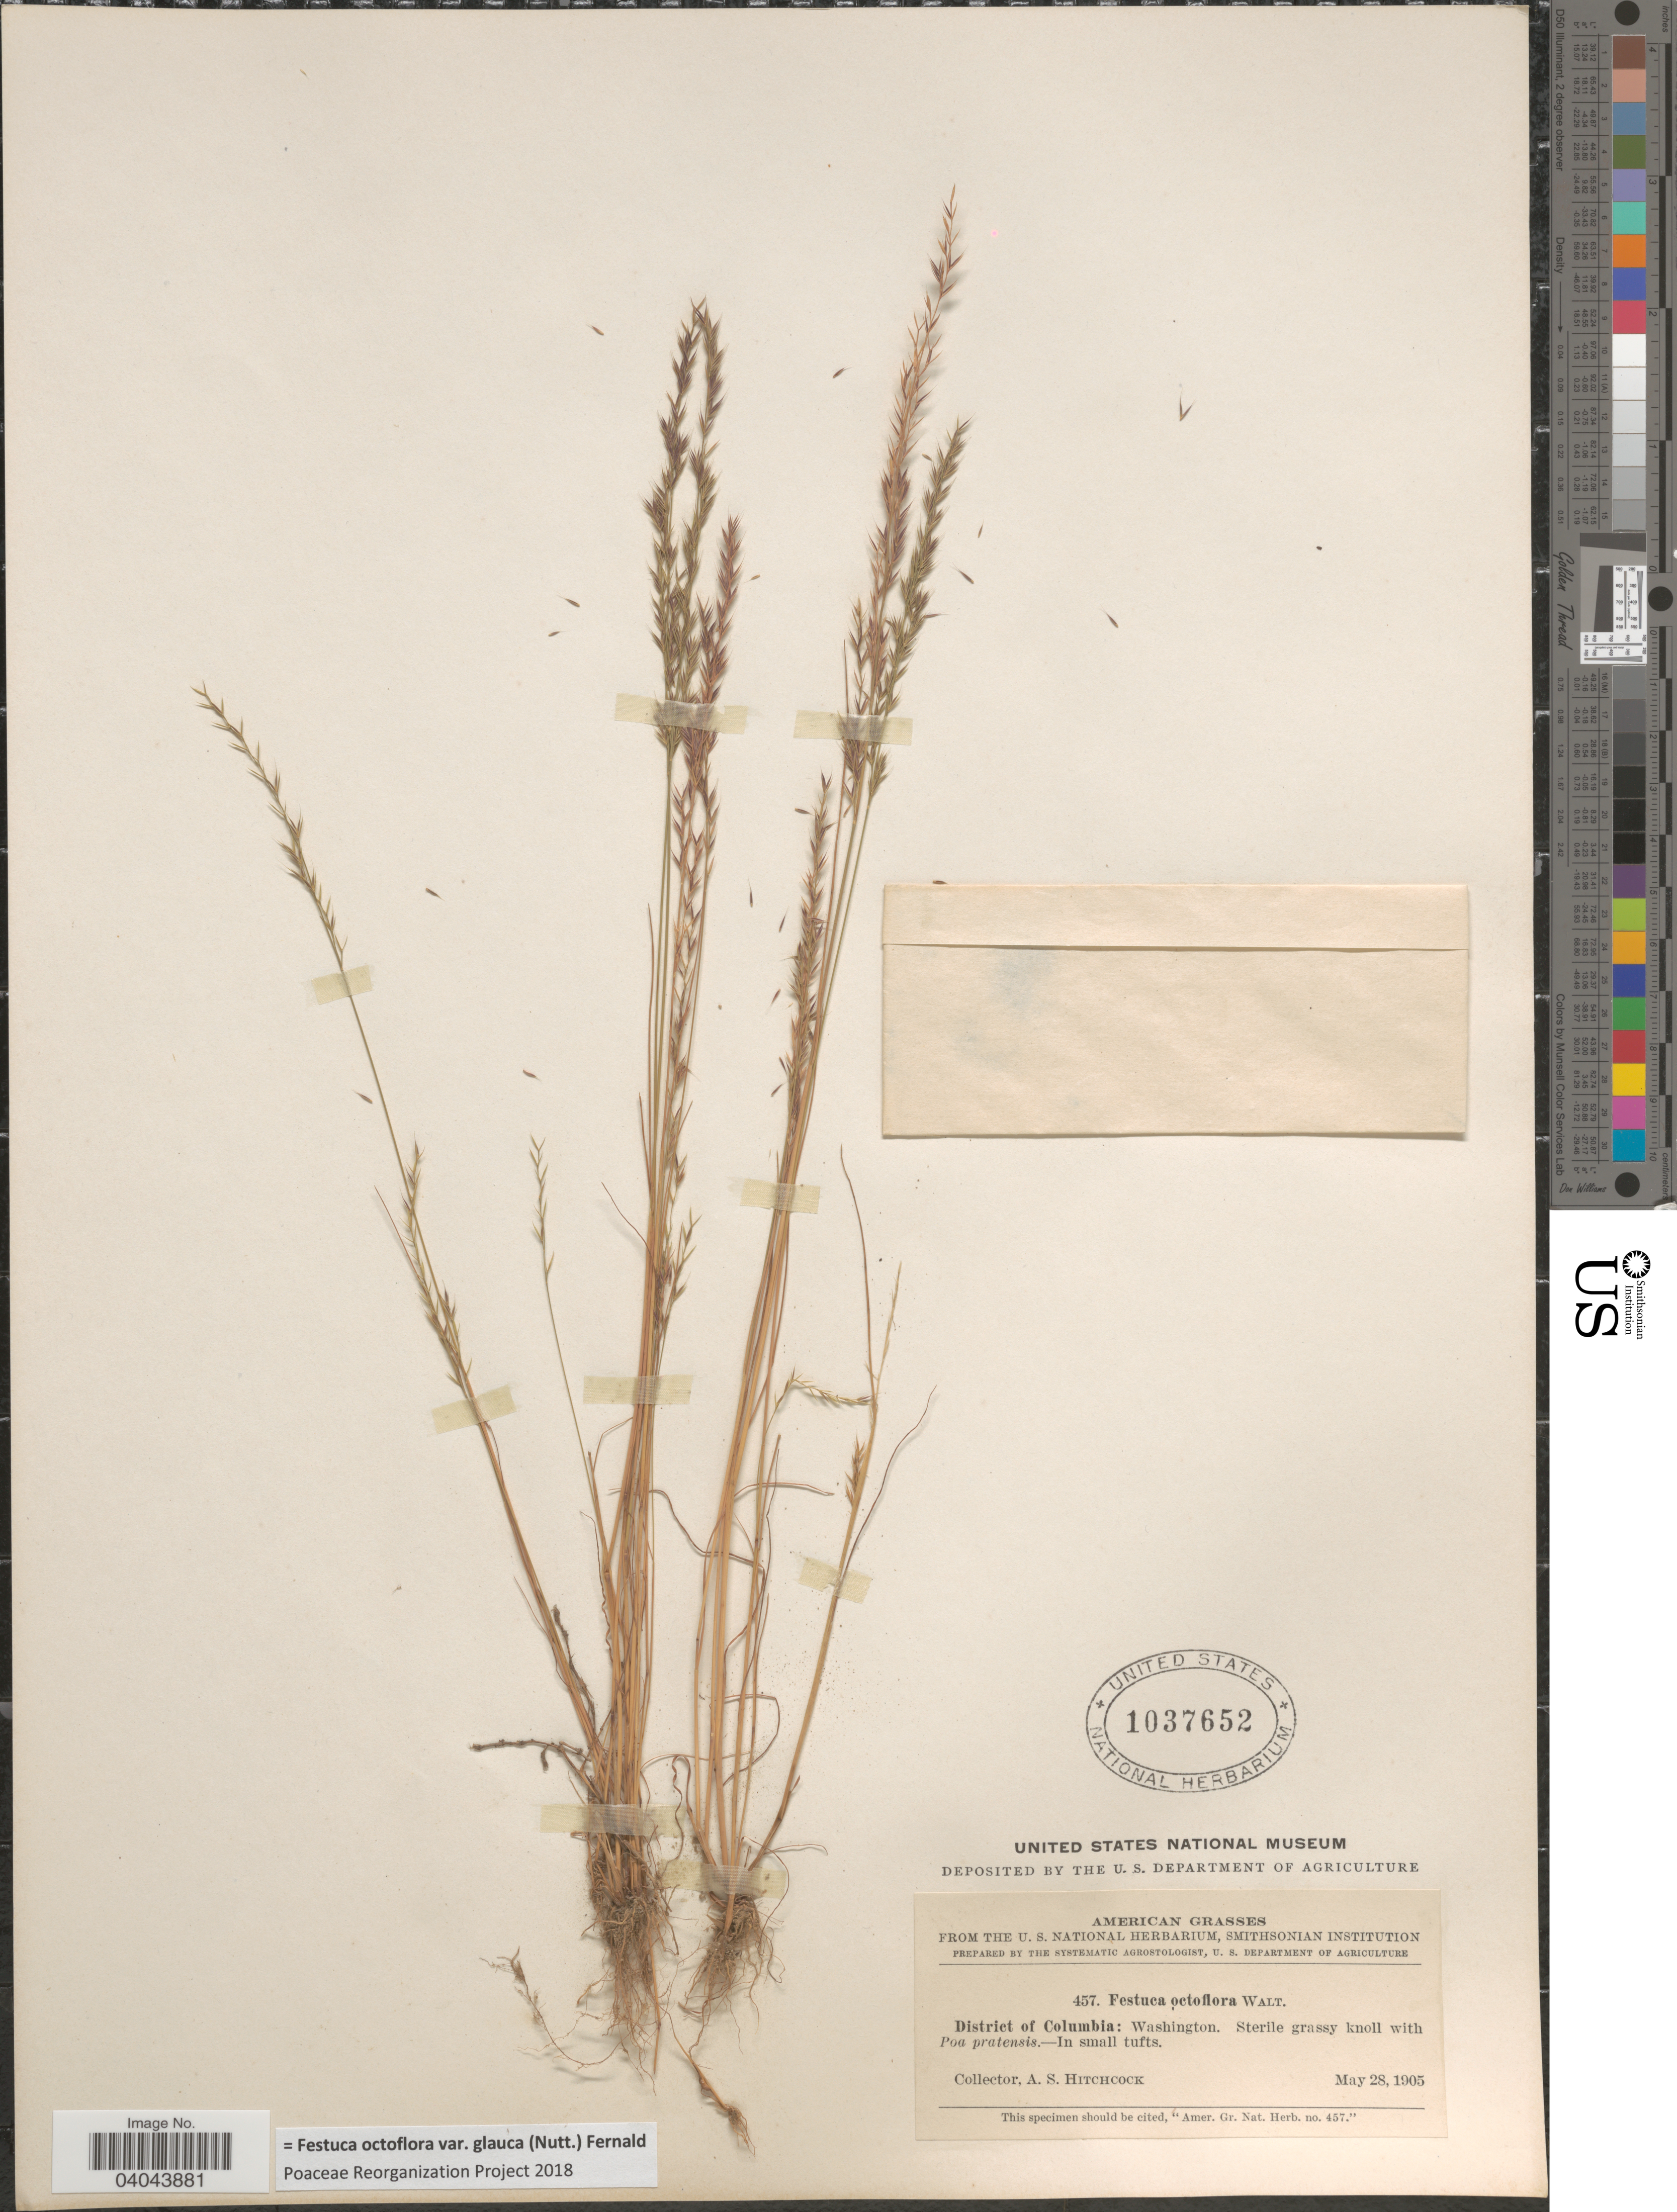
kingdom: Plantae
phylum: Tracheophyta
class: Liliopsida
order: Poales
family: Poaceae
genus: Festuca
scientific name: Festuca octoflora var. glauca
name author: (Nutt.) Fernald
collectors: A. S. Hitchcock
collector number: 457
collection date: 1905-05-28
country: United States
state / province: District of Columbia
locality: Washington.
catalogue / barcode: US 1037652